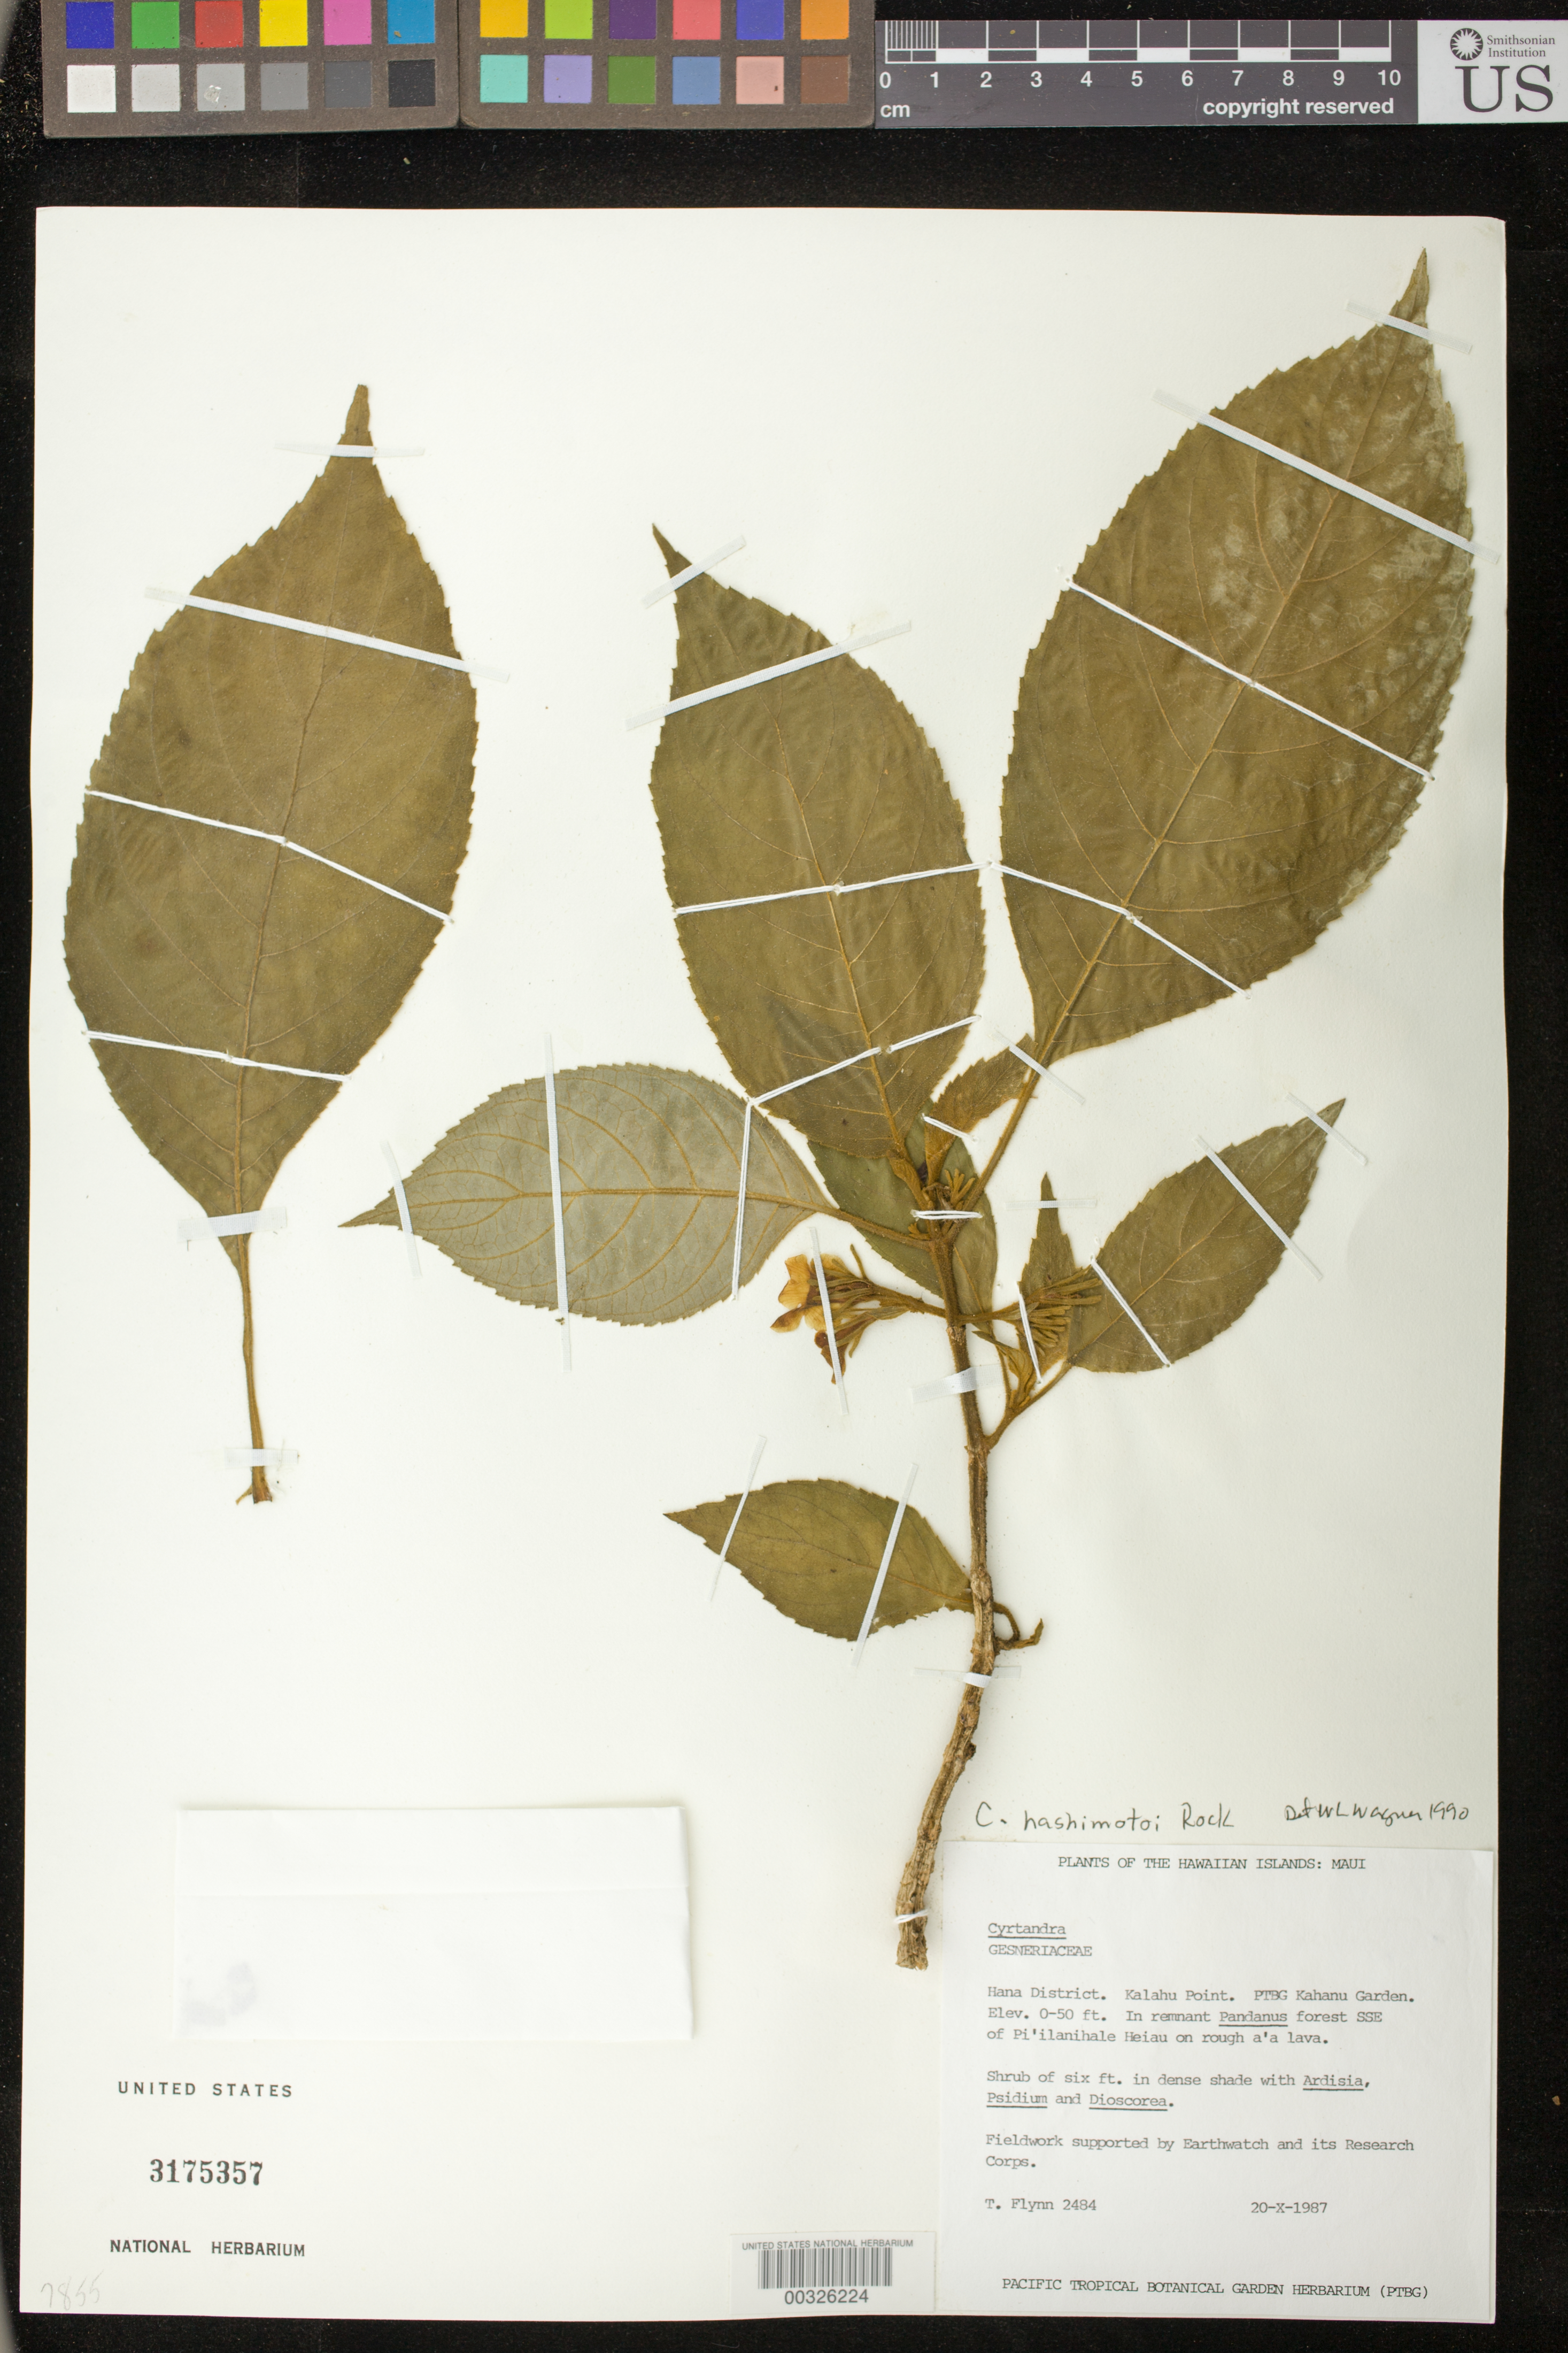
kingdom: Plantae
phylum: Tracheophyta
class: Magnoliopsida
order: Lamiales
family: Gesneriaceae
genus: Cyrtandra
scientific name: Cyrtandra hashimotoi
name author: Rock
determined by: Wagner, W. L., (BOT), Smithsonian Institution - National Museum of Natural History (UNITED STATES)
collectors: T. W. Flynn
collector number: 2484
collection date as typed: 20 Oct 1987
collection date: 1987-10-20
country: United States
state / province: Hawaii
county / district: Maui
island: Maui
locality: Maui co., Hana dist, Kalahu point, PTBG Kahanu Garden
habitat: In remnant pandanus forest sse of pi'ilanihale heiau on rough a'a lava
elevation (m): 0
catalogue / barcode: US 3175357